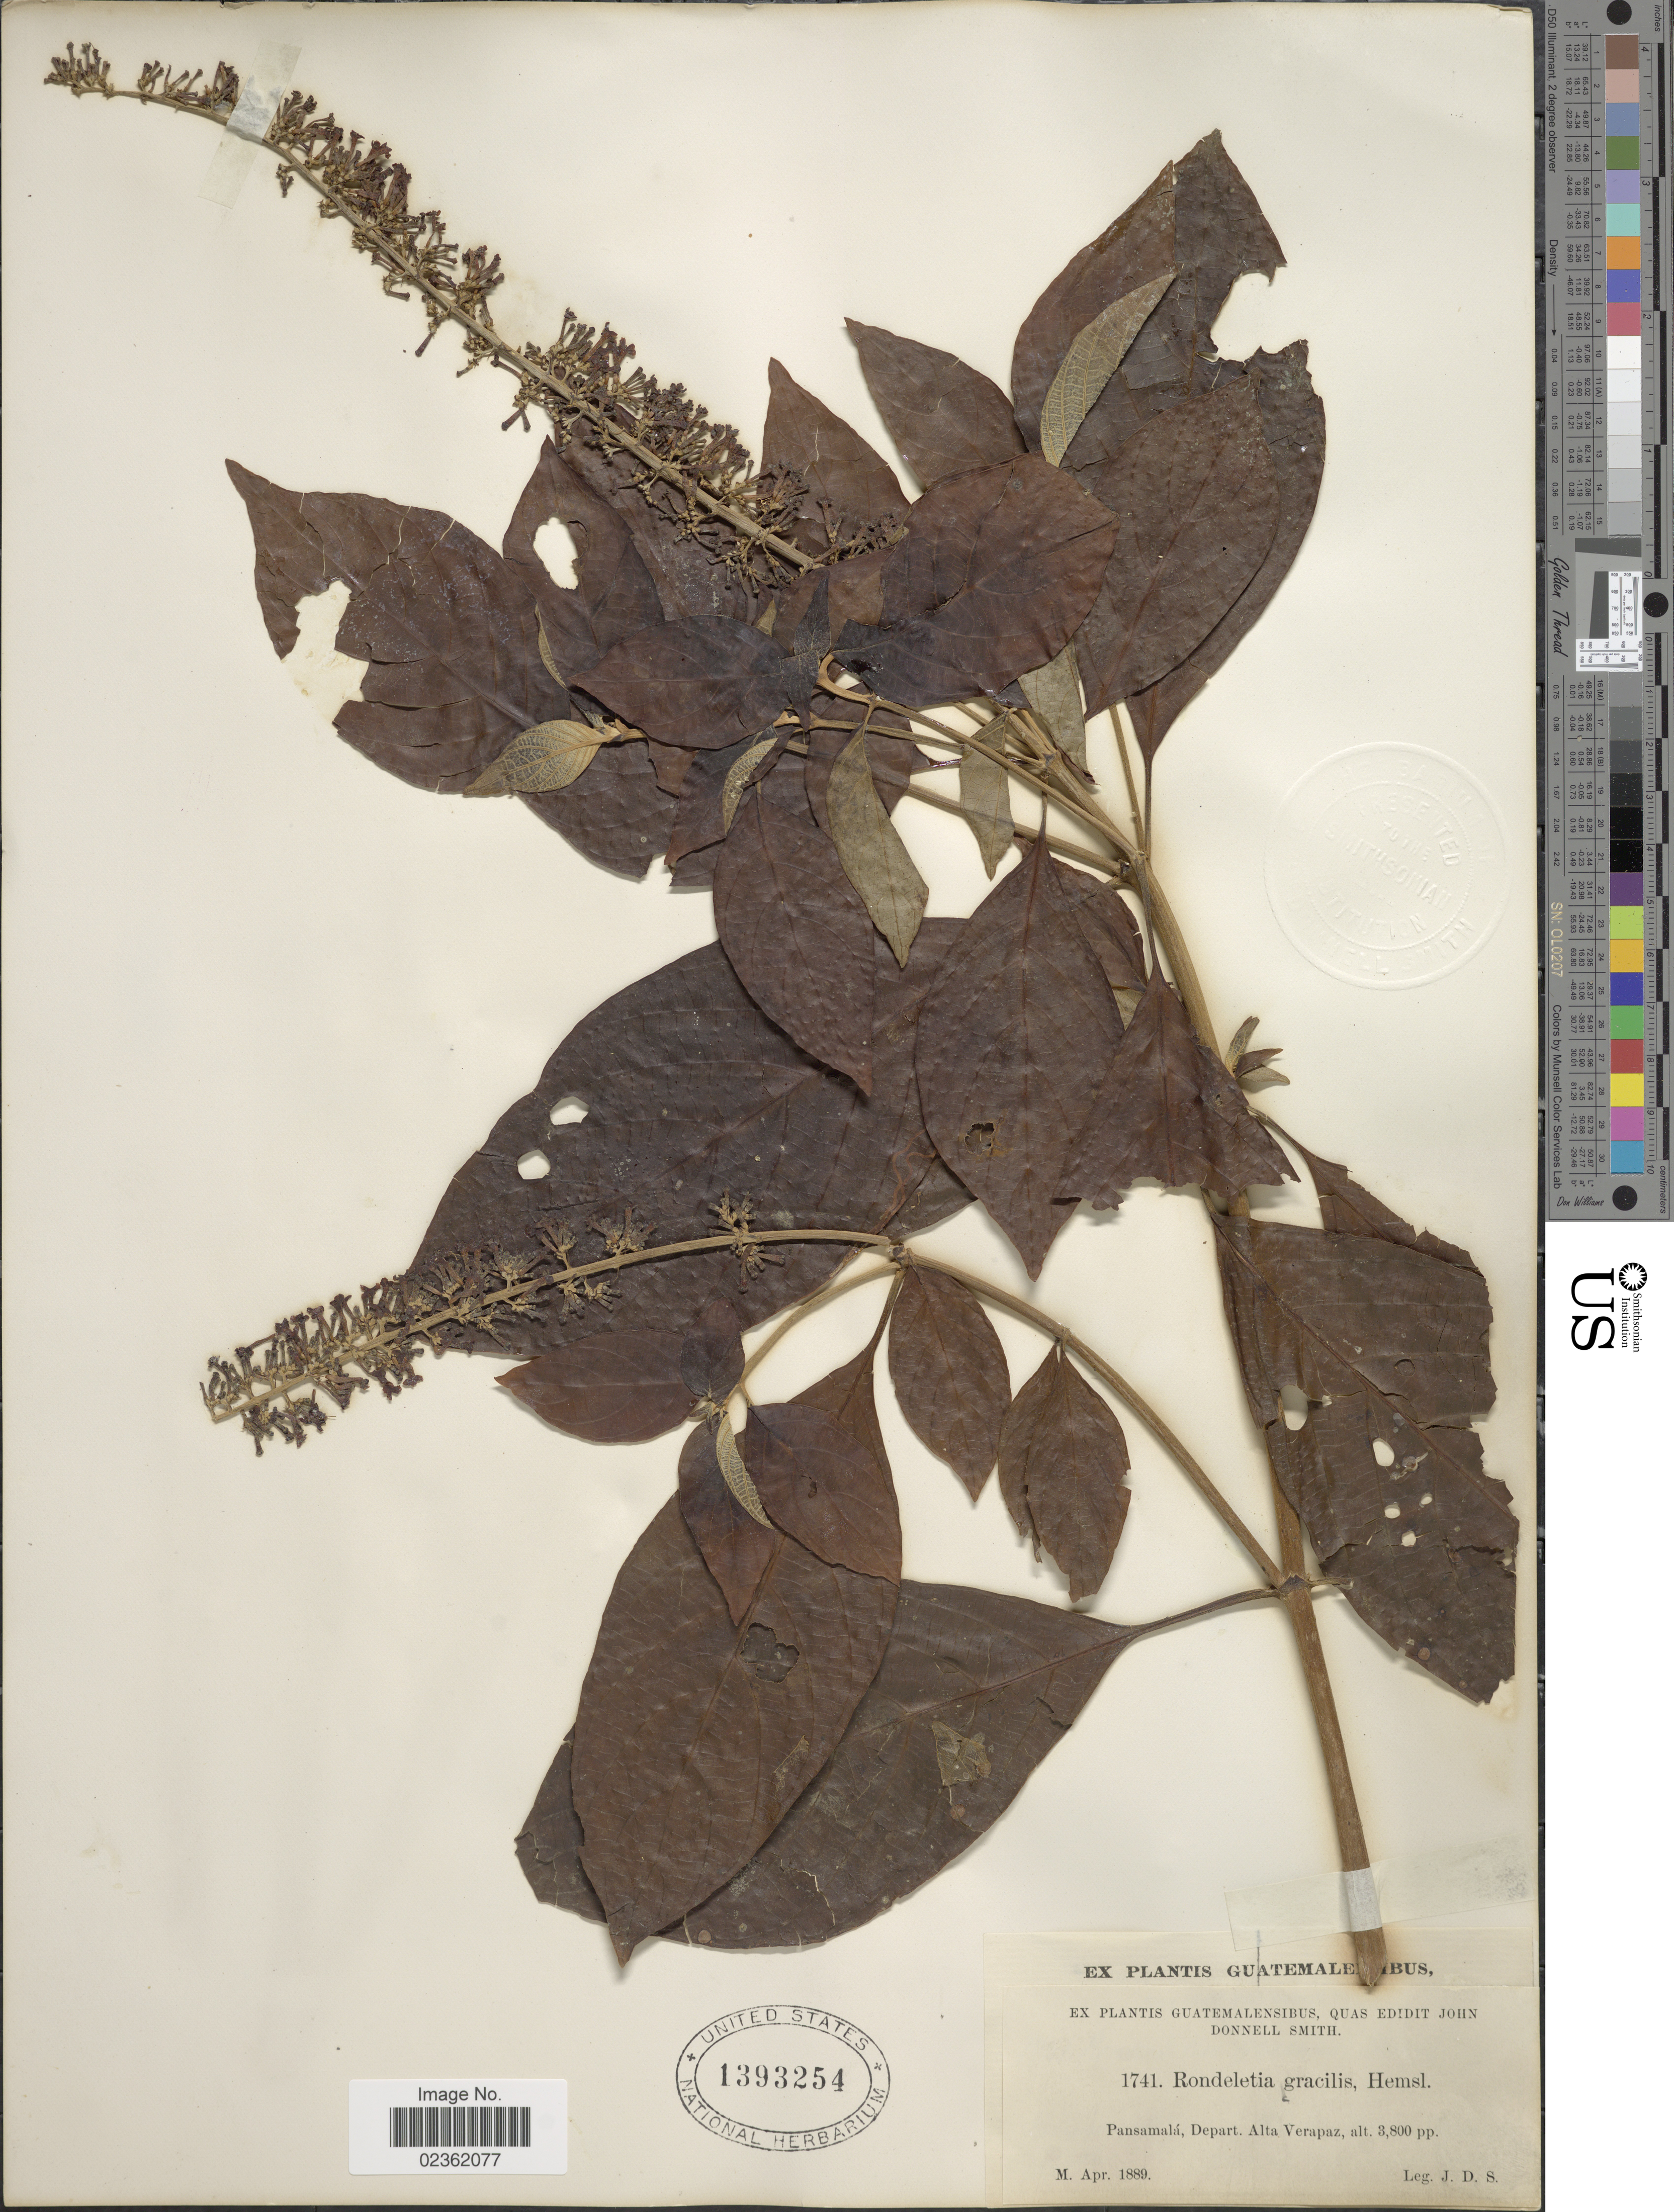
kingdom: Plantae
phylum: Tracheophyta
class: Magnoliopsida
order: Gentianales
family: Rubiaceae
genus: Rondeletia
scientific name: Rondeletia gracilis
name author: Hemsl.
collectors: J. Donnell Smith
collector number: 1741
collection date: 1889-04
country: Guatemala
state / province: Alta Verapaz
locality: Pansamala.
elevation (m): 1158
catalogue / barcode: US 1393254